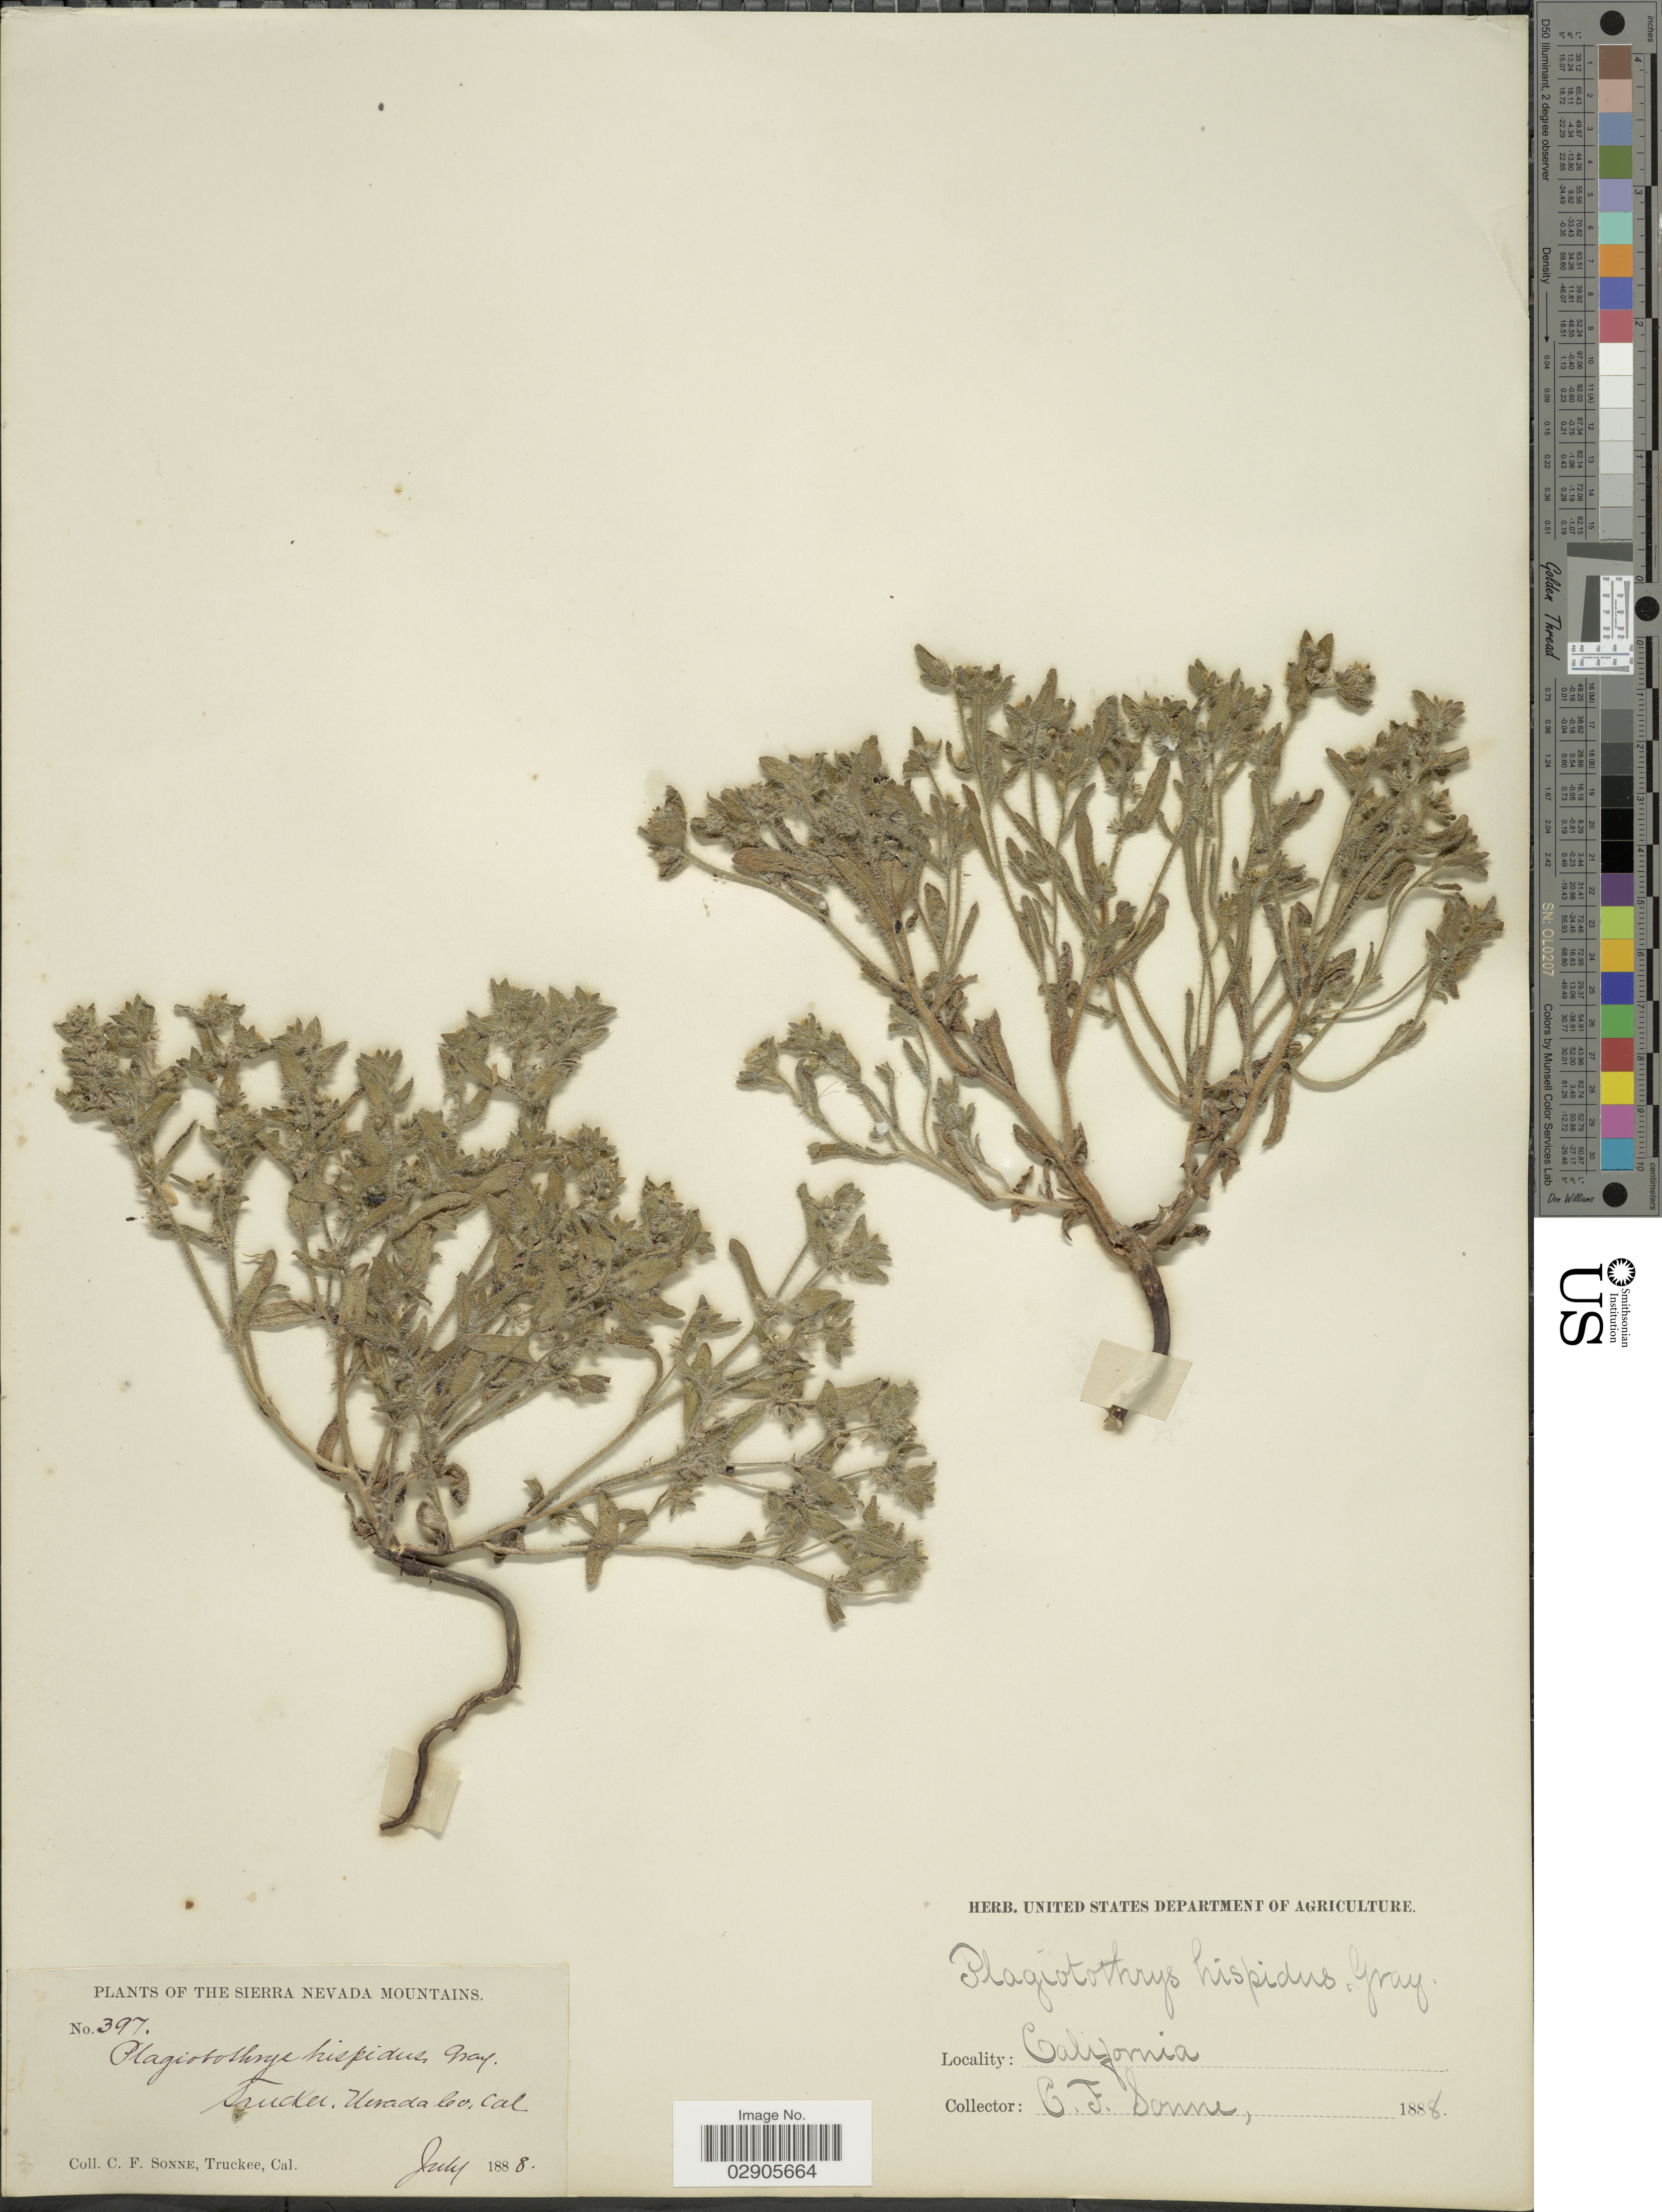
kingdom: Plantae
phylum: Tracheophyta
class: Magnoliopsida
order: Boraginales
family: Boraginaceae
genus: Plagiobothrys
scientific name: Plagiobothrys hispida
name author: A. Gray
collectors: C. Sonne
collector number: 397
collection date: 1888-07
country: United States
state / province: California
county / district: Nevada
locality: Sierra Nevada Mountains.Truckee. Nevada Co.